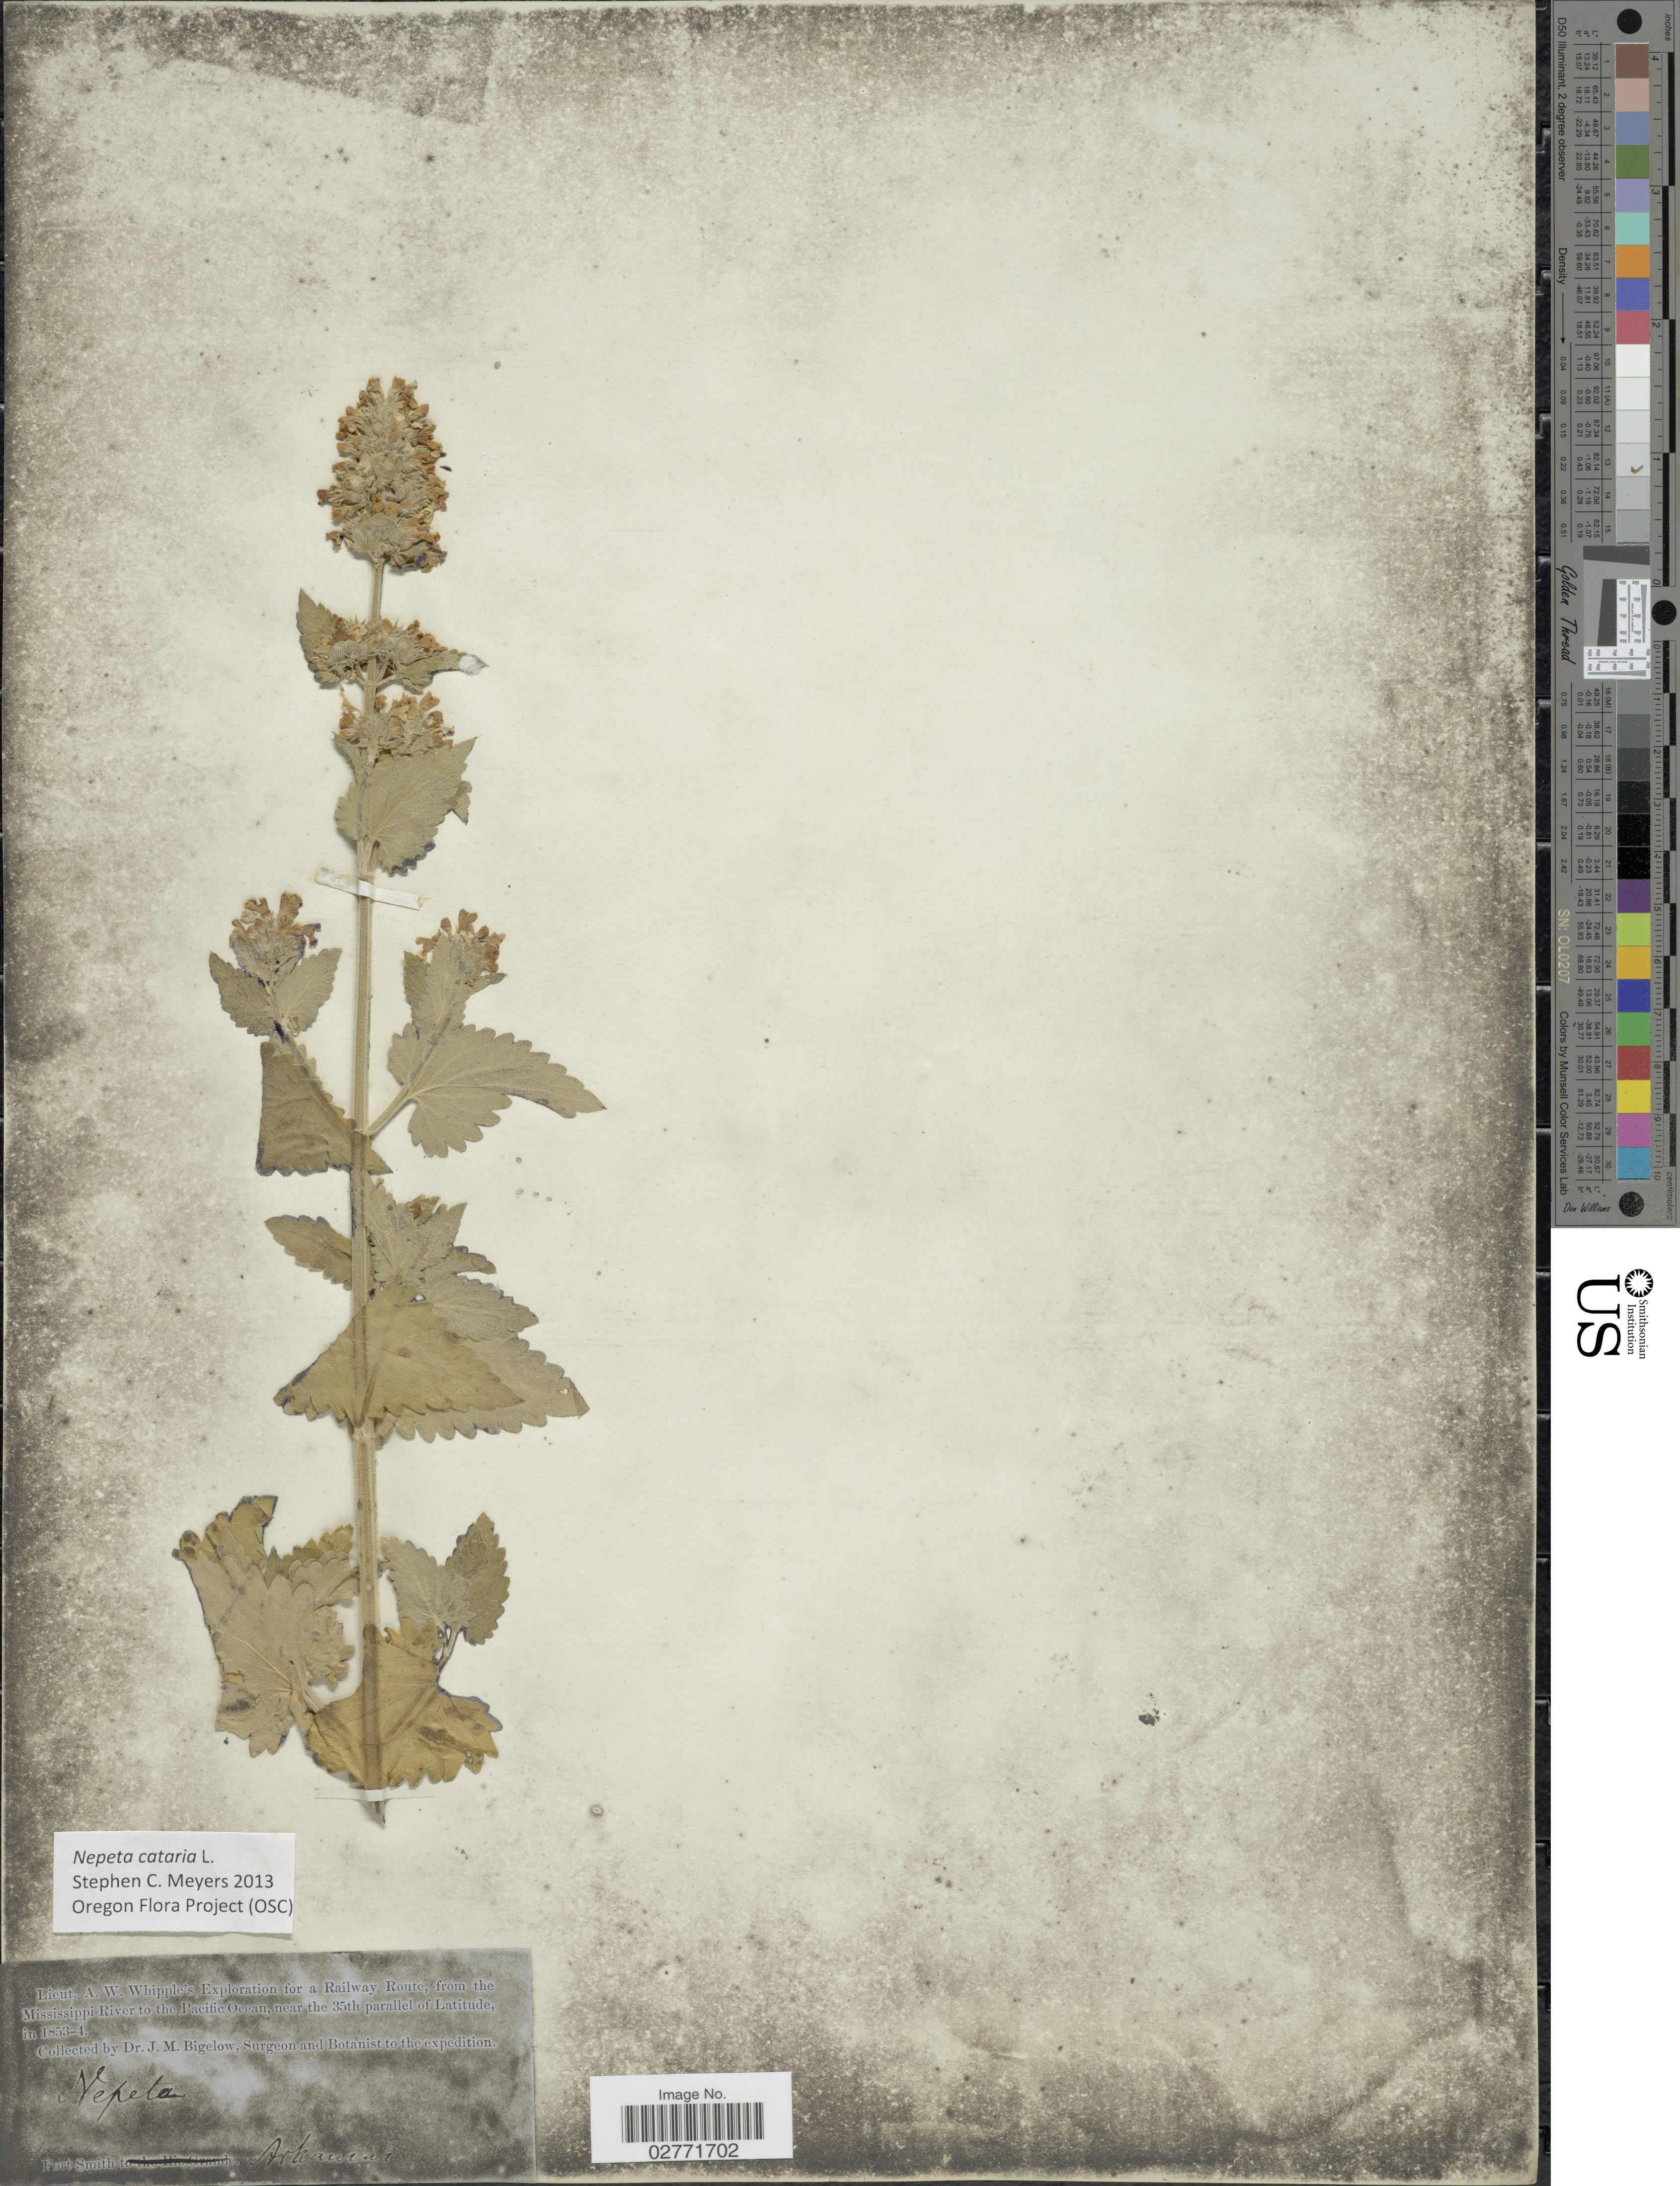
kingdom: Plantae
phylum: Tracheophyta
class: Magnoliopsida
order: Lamiales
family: Lamiaceae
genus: Nepeta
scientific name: Nepeta cataria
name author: L.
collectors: J. M. Bigelow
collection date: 1853/1854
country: United States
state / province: Arkansas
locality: Fort Smith.